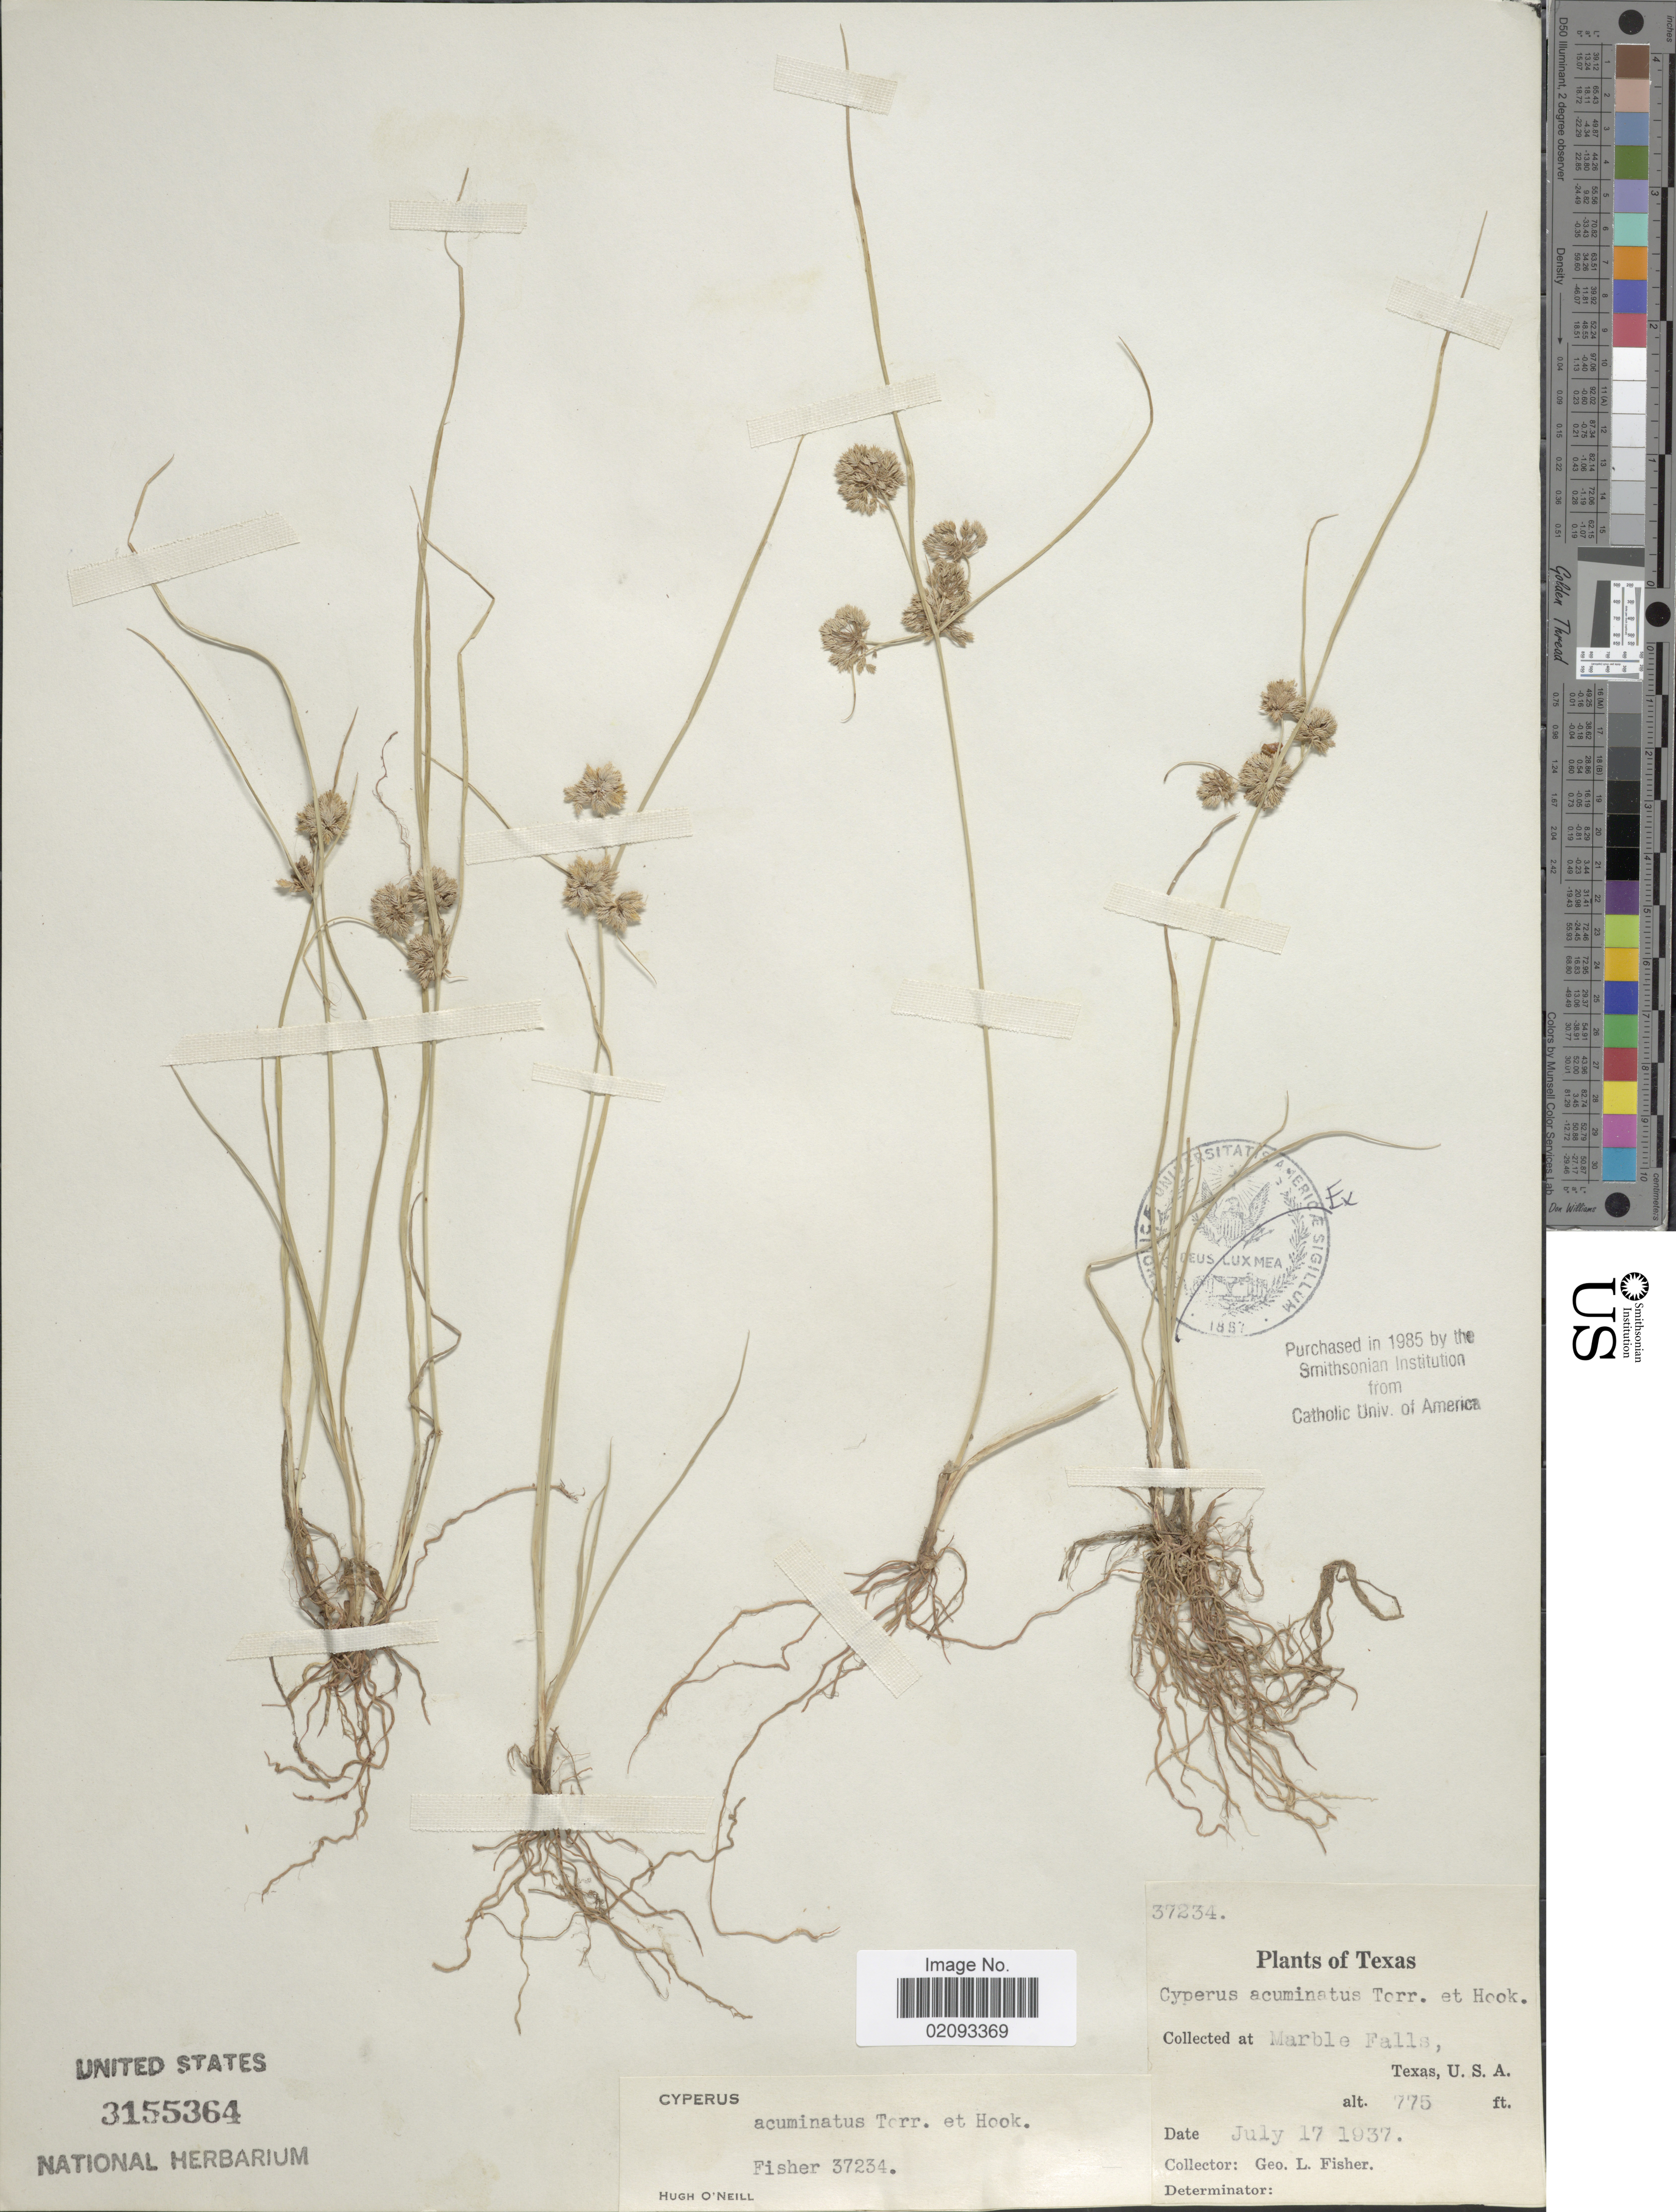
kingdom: Plantae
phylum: Tracheophyta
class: Liliopsida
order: Poales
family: Cyperaceae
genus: Cyperus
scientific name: Cyperus acuminatus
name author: Torr. & Hook.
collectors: G. L. Fisher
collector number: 37234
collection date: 1937-07-17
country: United States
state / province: Texas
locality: Marble Falls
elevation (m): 236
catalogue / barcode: US 3155364